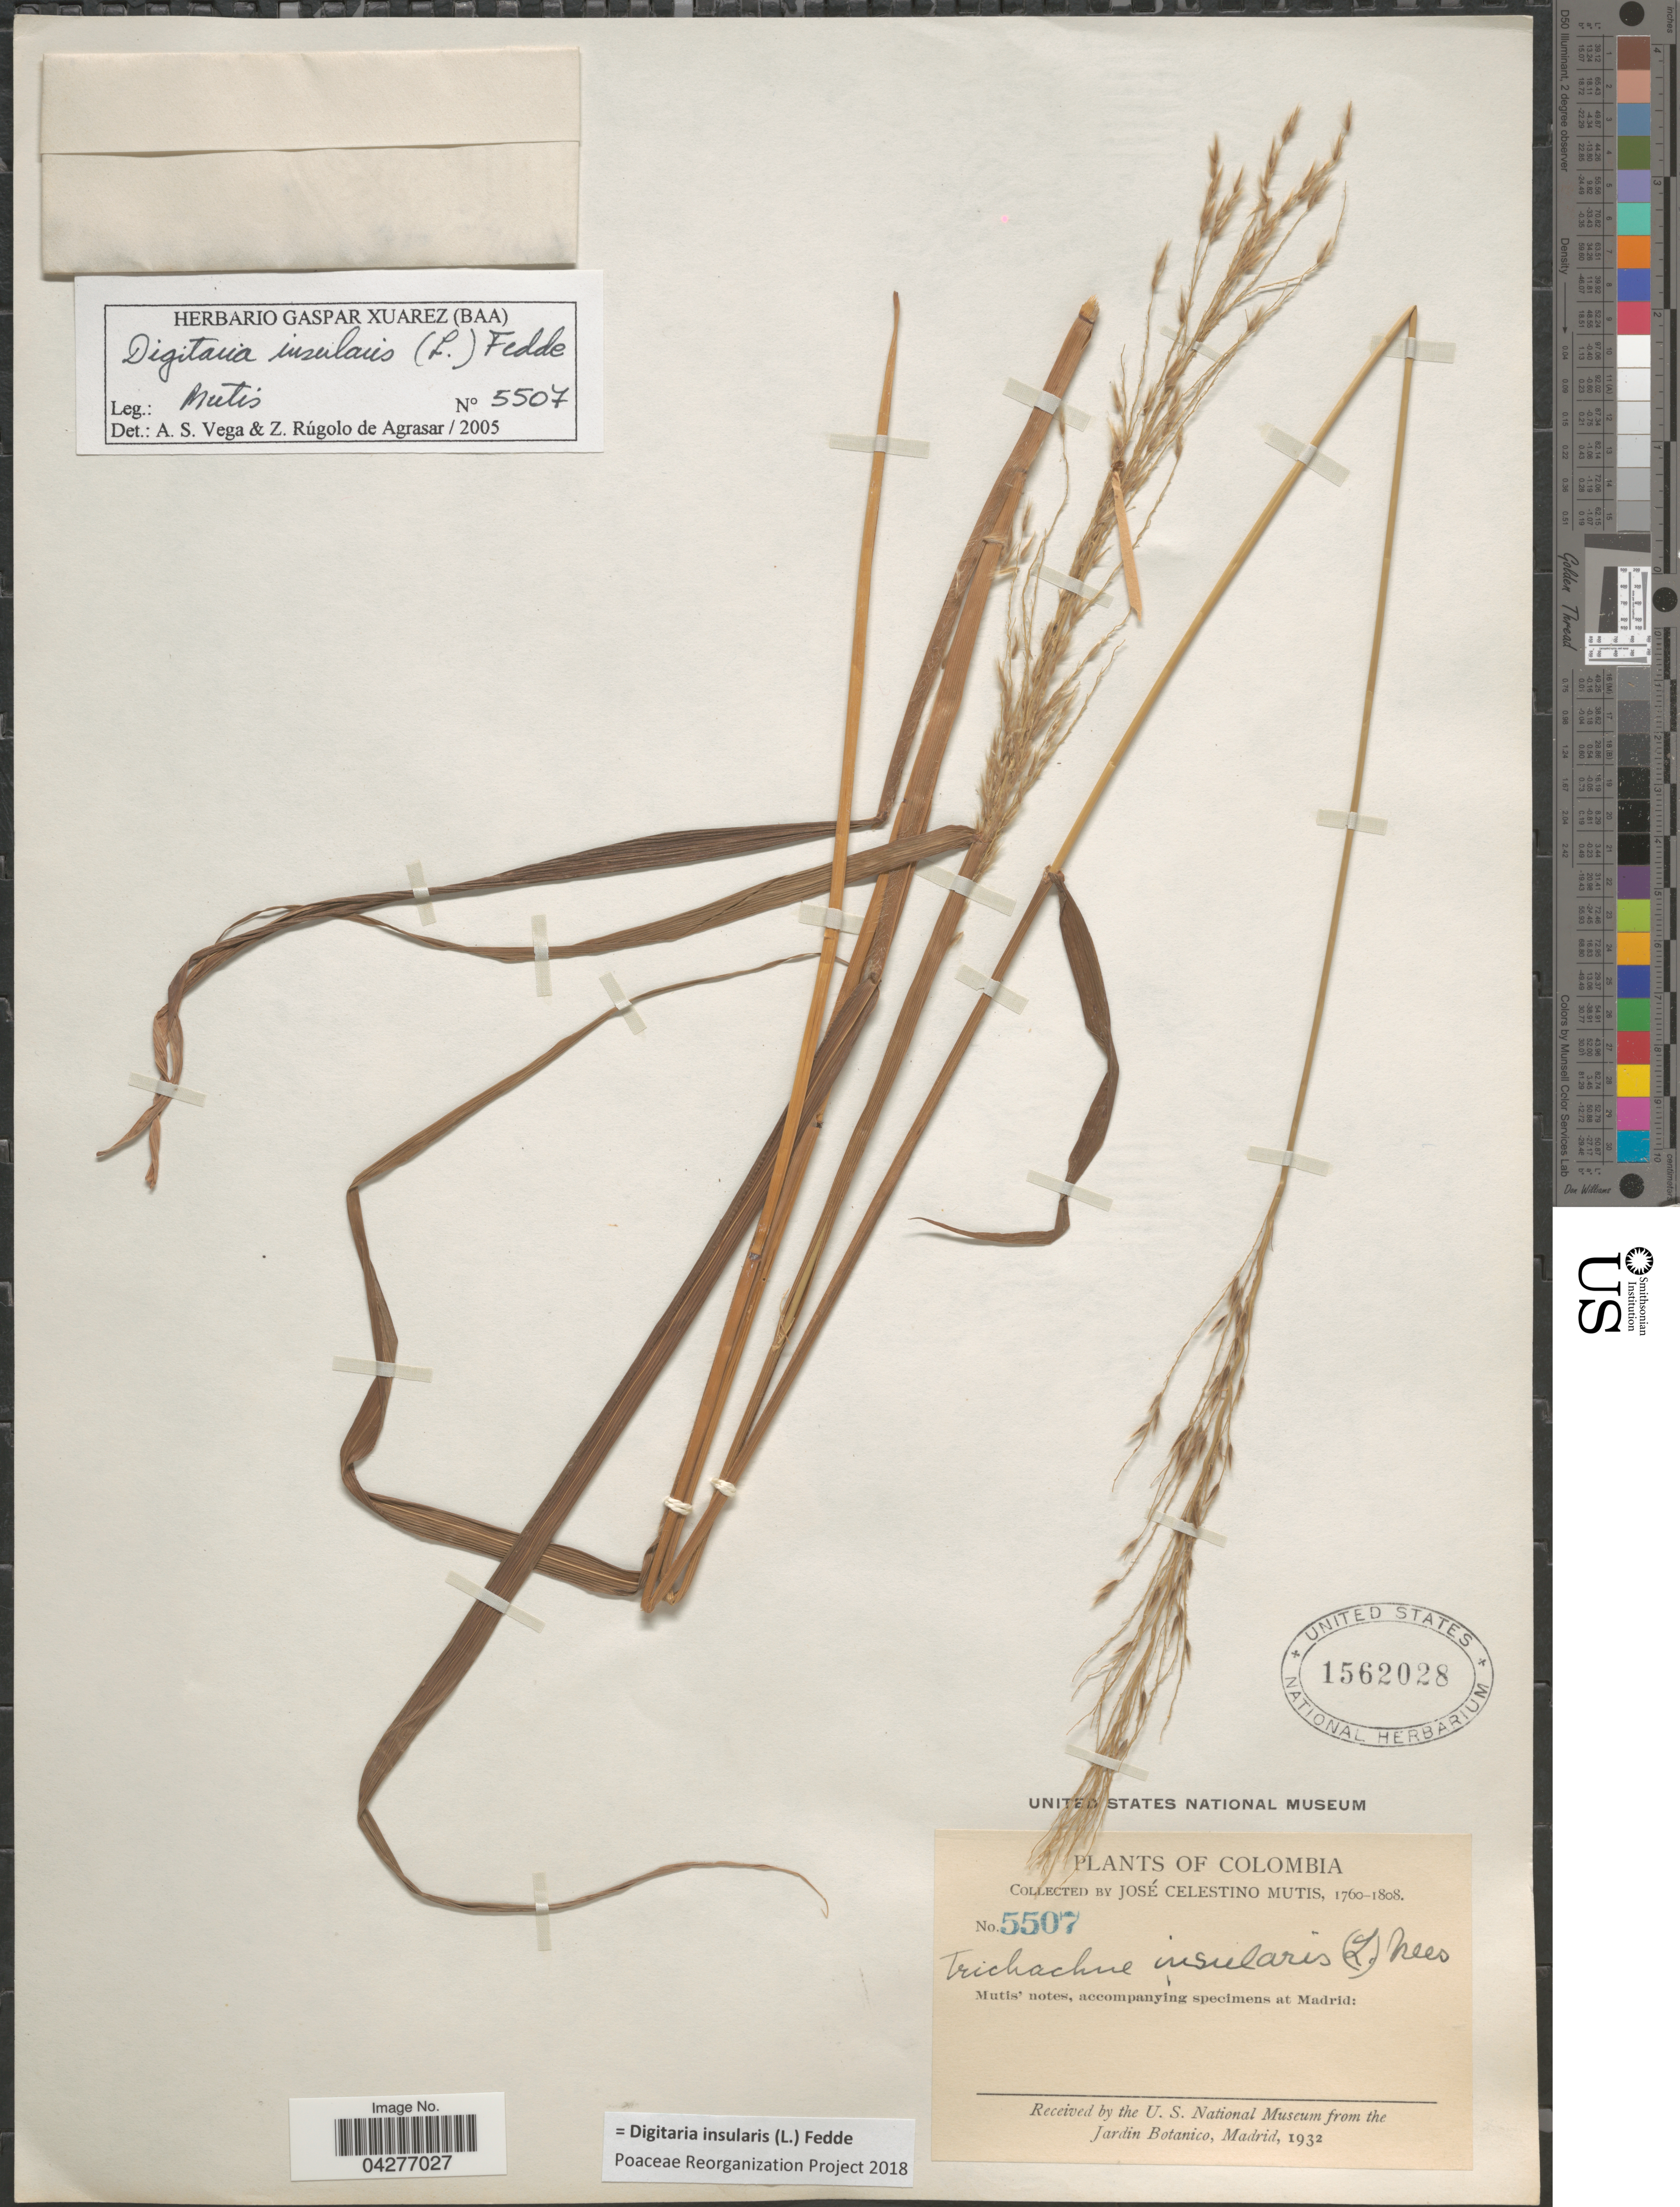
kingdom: Plantae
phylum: Tracheophyta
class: Liliopsida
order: Poales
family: Poaceae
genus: Digitaria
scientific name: Digitaria insularis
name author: (L.) Fedde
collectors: J. C. B. Mutis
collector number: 5507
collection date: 1760/1808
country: Colombia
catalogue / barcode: US 1562028